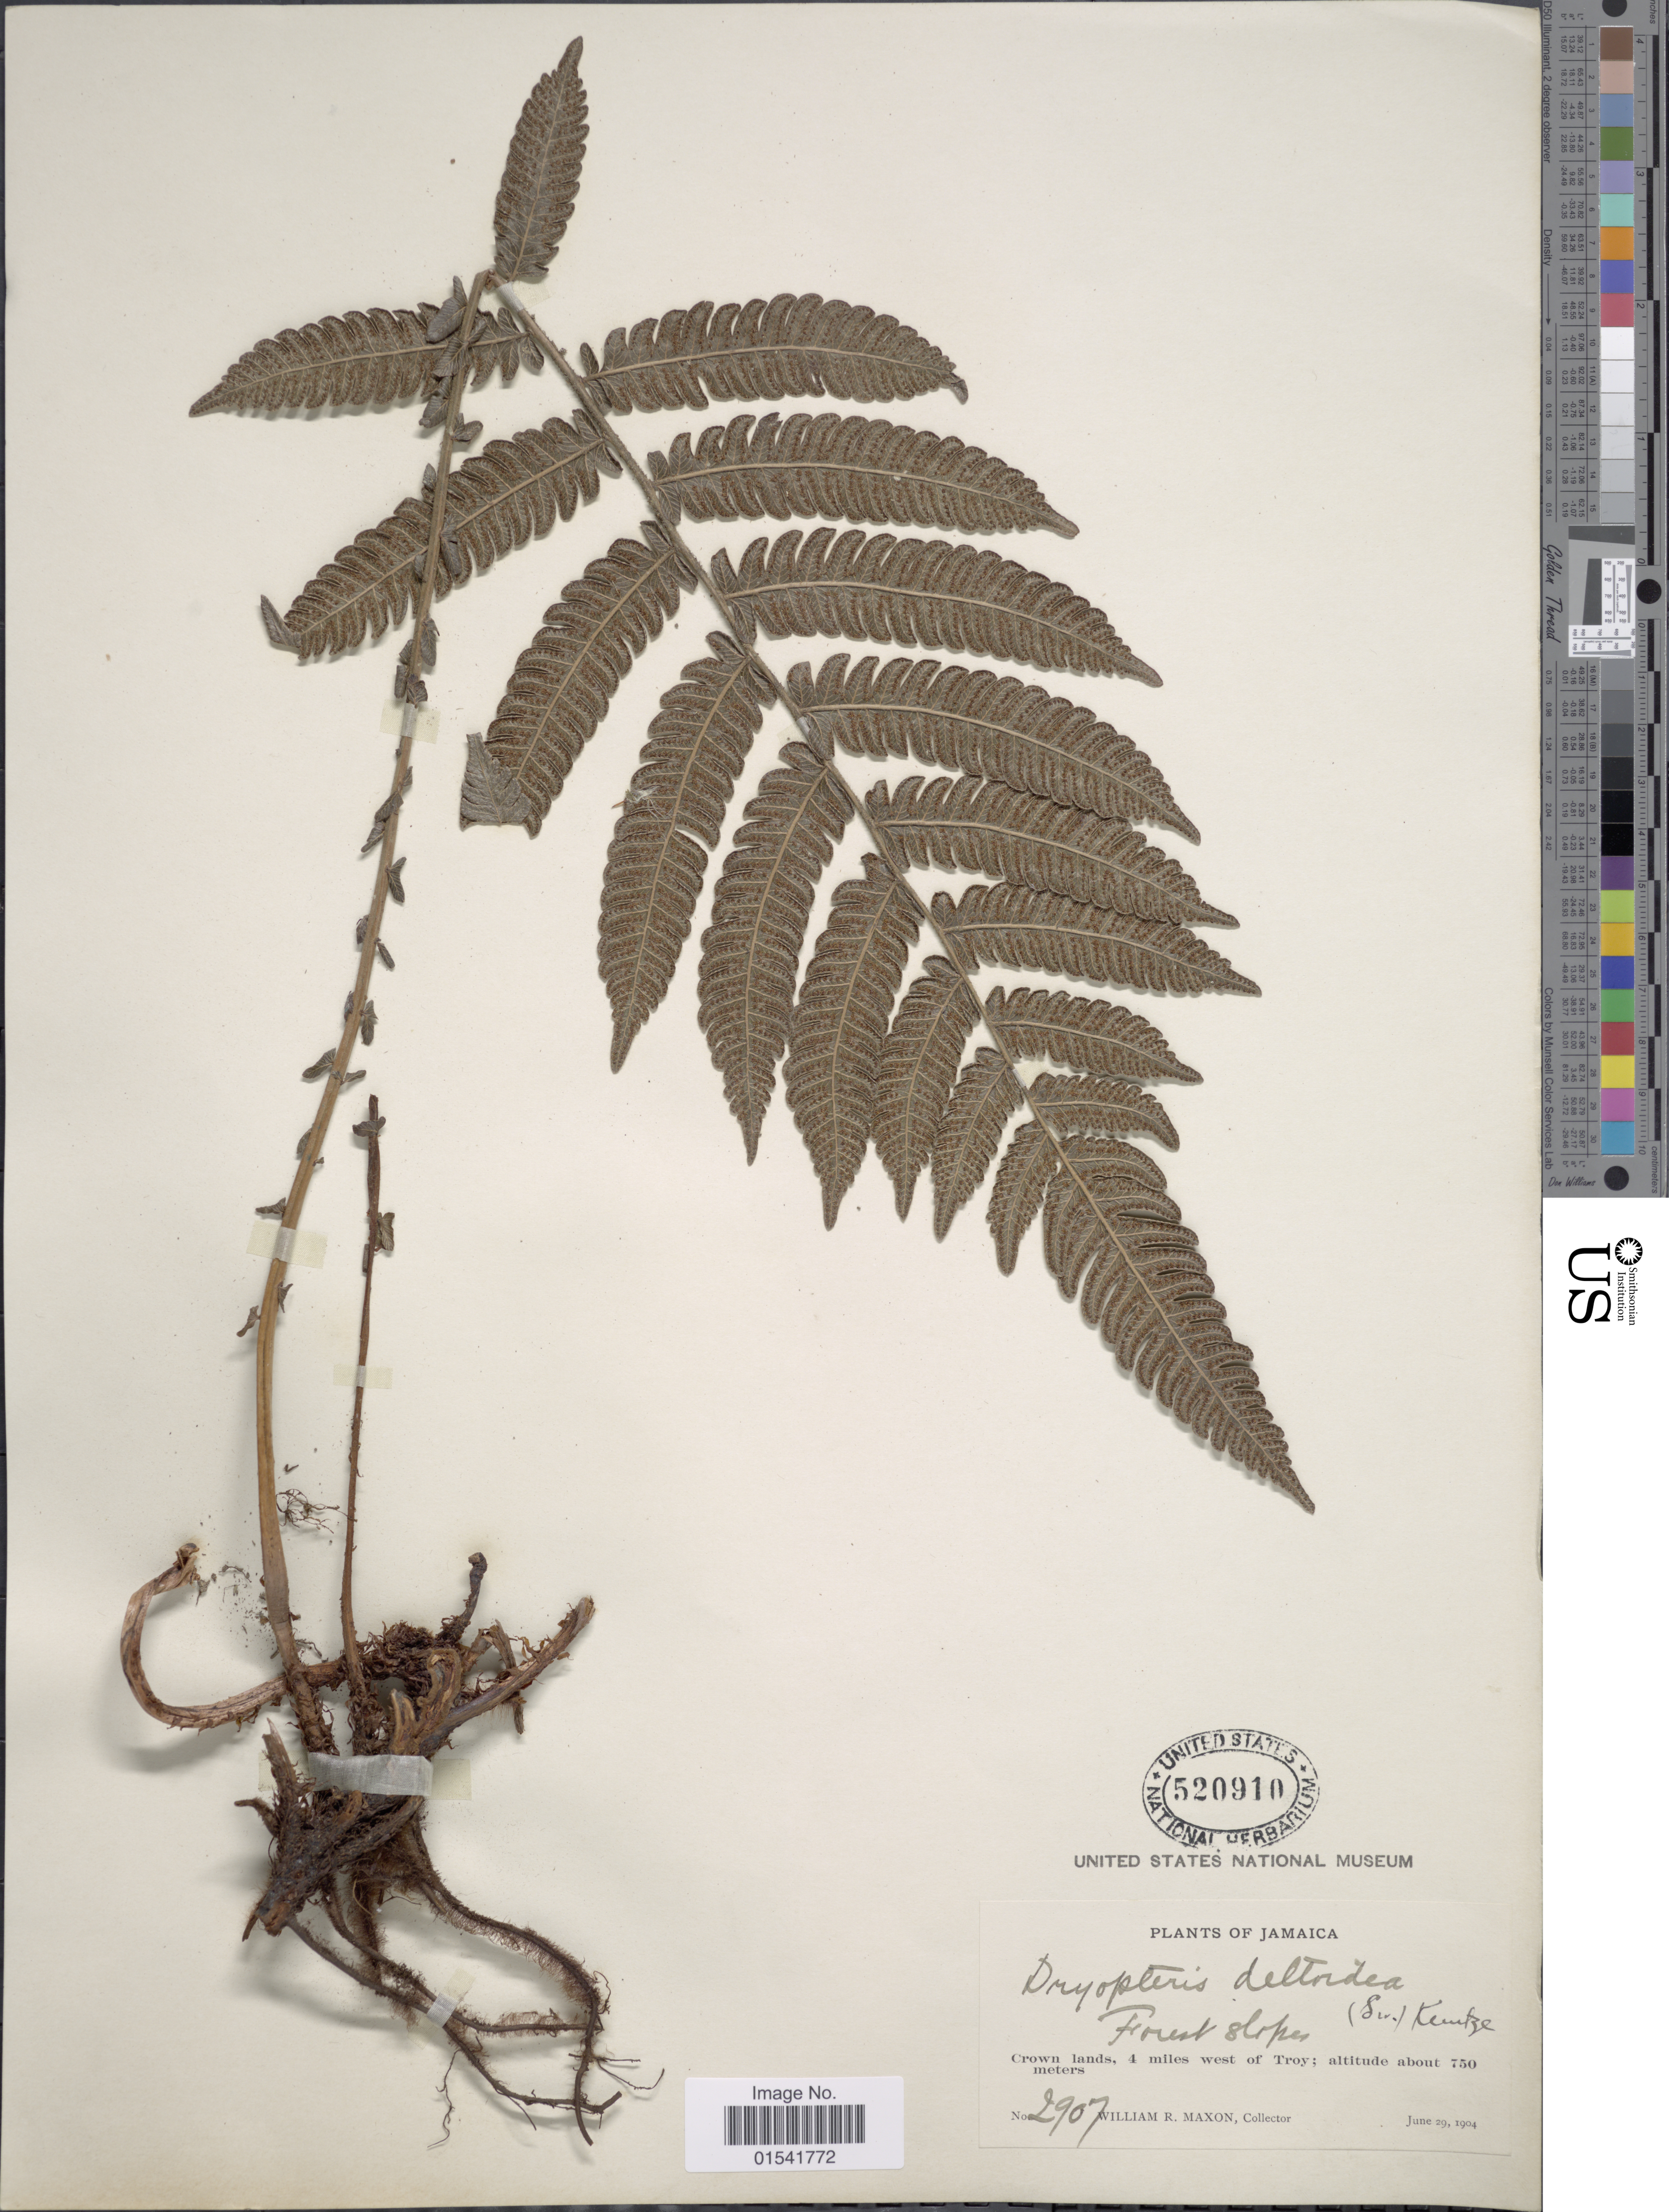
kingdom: Plantae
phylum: Tracheophyta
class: Polypodiopsida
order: Polypodiales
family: Thelypteridaceae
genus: Steiropteris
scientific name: Steiropteris deltoidea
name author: (Sw.) Pic. Serm.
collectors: W. R. Maxon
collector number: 2907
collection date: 1904-06-29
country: Jamaica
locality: Crown lands, 4 miles west of Troy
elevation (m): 750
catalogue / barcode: US 520910